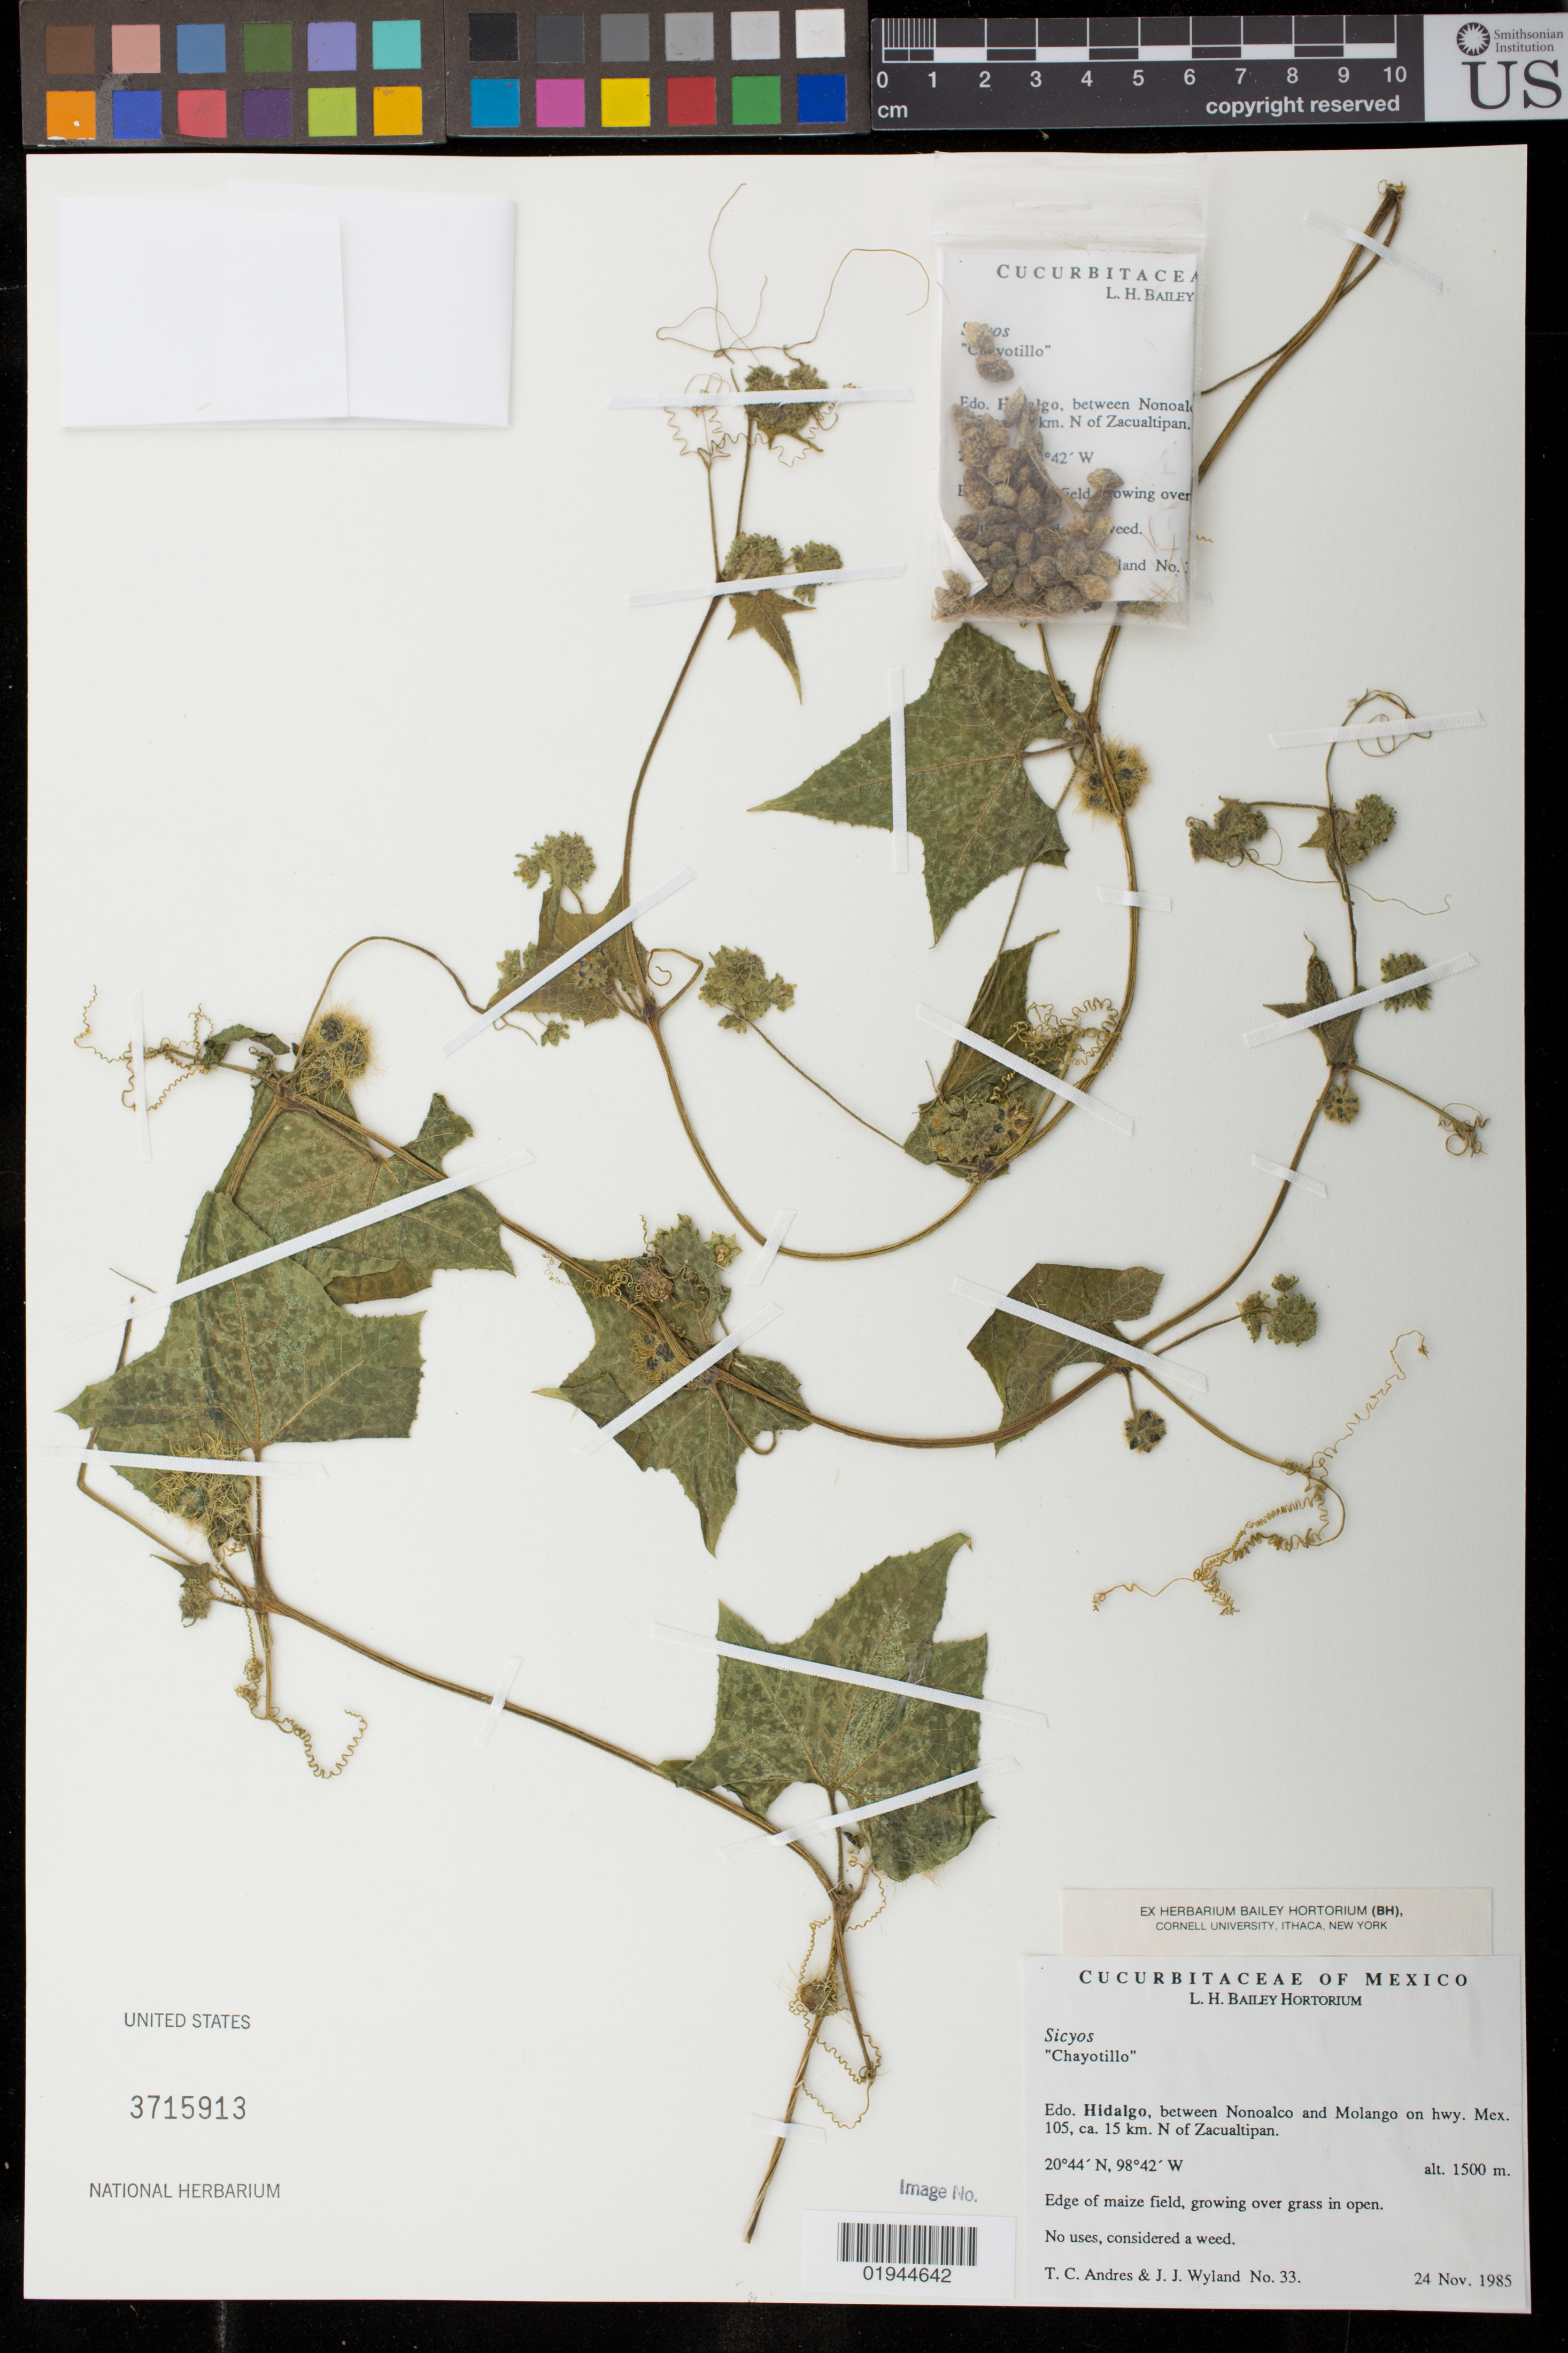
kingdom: Plantae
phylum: Tracheophyta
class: Magnoliopsida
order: Cucurbitales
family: Cucurbitaceae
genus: Sicyos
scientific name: Sicyos sp.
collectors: T. C. Andres & J. J. Wyland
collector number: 33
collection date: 1985-11-24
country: Mexico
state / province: Hidalgo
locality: Between Nonoalco and Molango on hwy. Mex. 105, ca. 15 km. N of Zacualtipan.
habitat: edge of maize field, growing over grass in open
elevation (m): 1500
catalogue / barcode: US 3715913